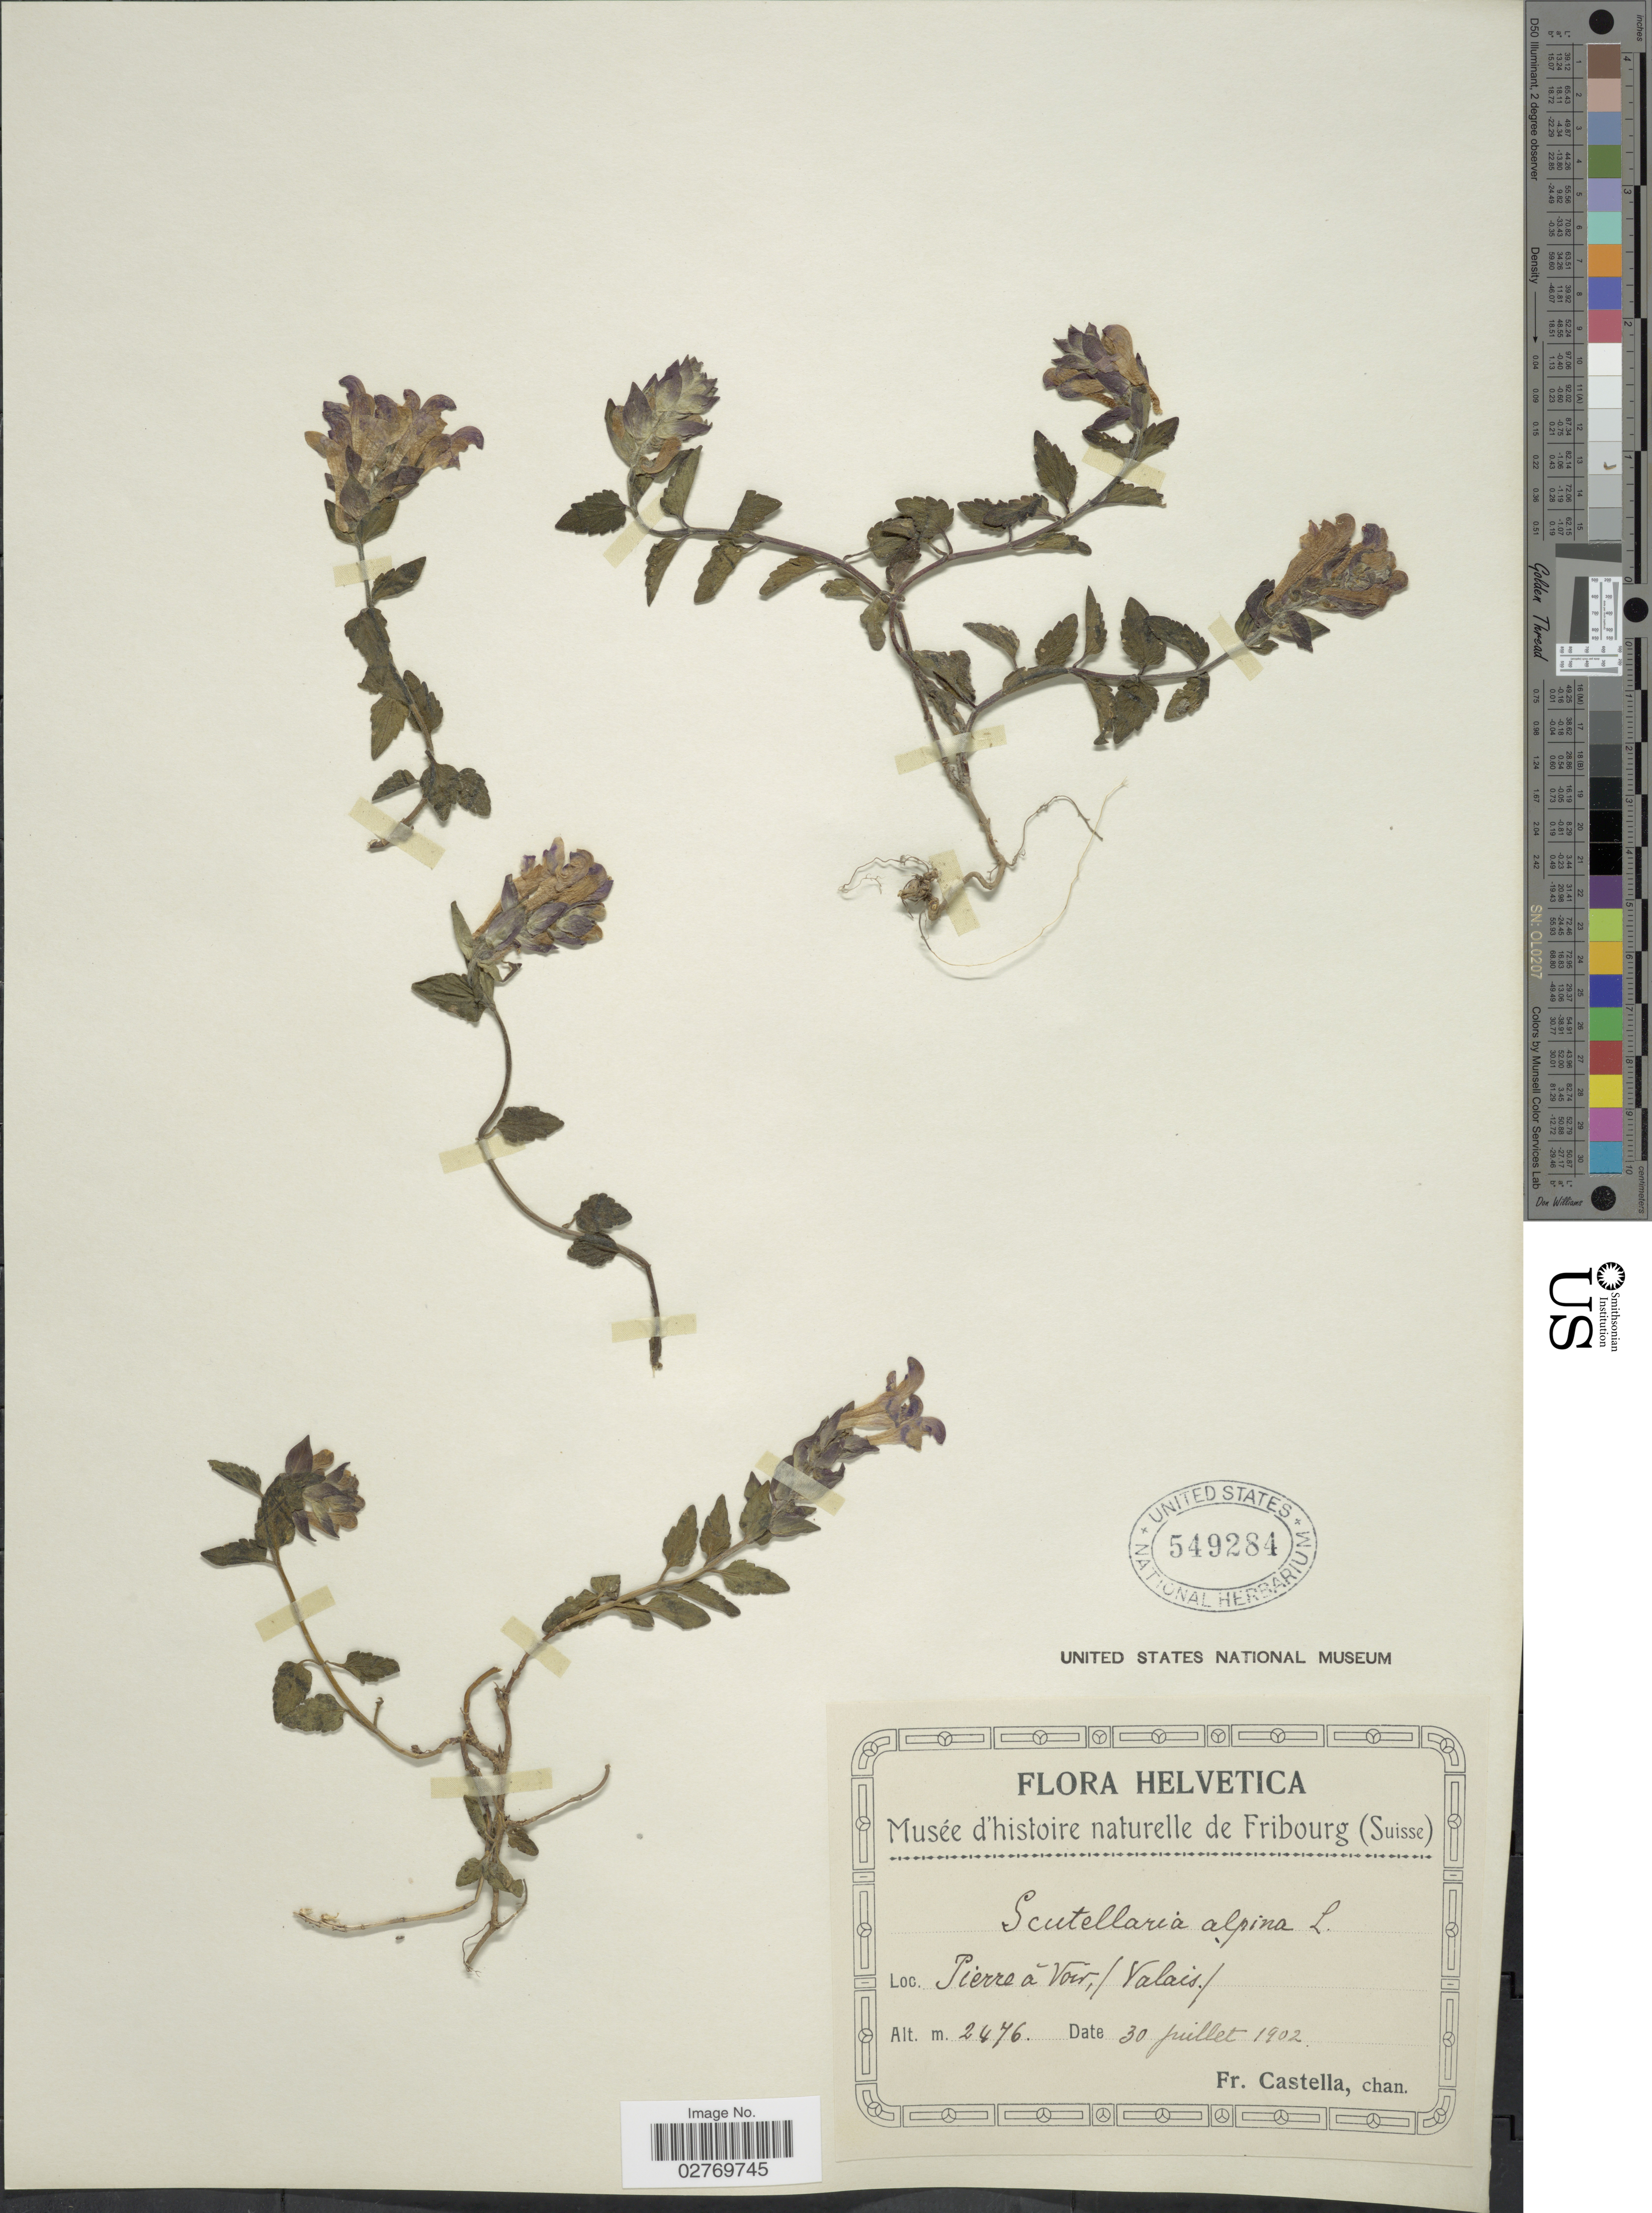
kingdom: Plantae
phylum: Tracheophyta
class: Magnoliopsida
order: Lamiales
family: Lamiaceae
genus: Scutellaria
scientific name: Scutellaria alpina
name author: L.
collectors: Fr. Castella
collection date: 1902-07-30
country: Switzerland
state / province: Valais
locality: Pierre á Voir.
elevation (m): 2476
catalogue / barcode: US 549284